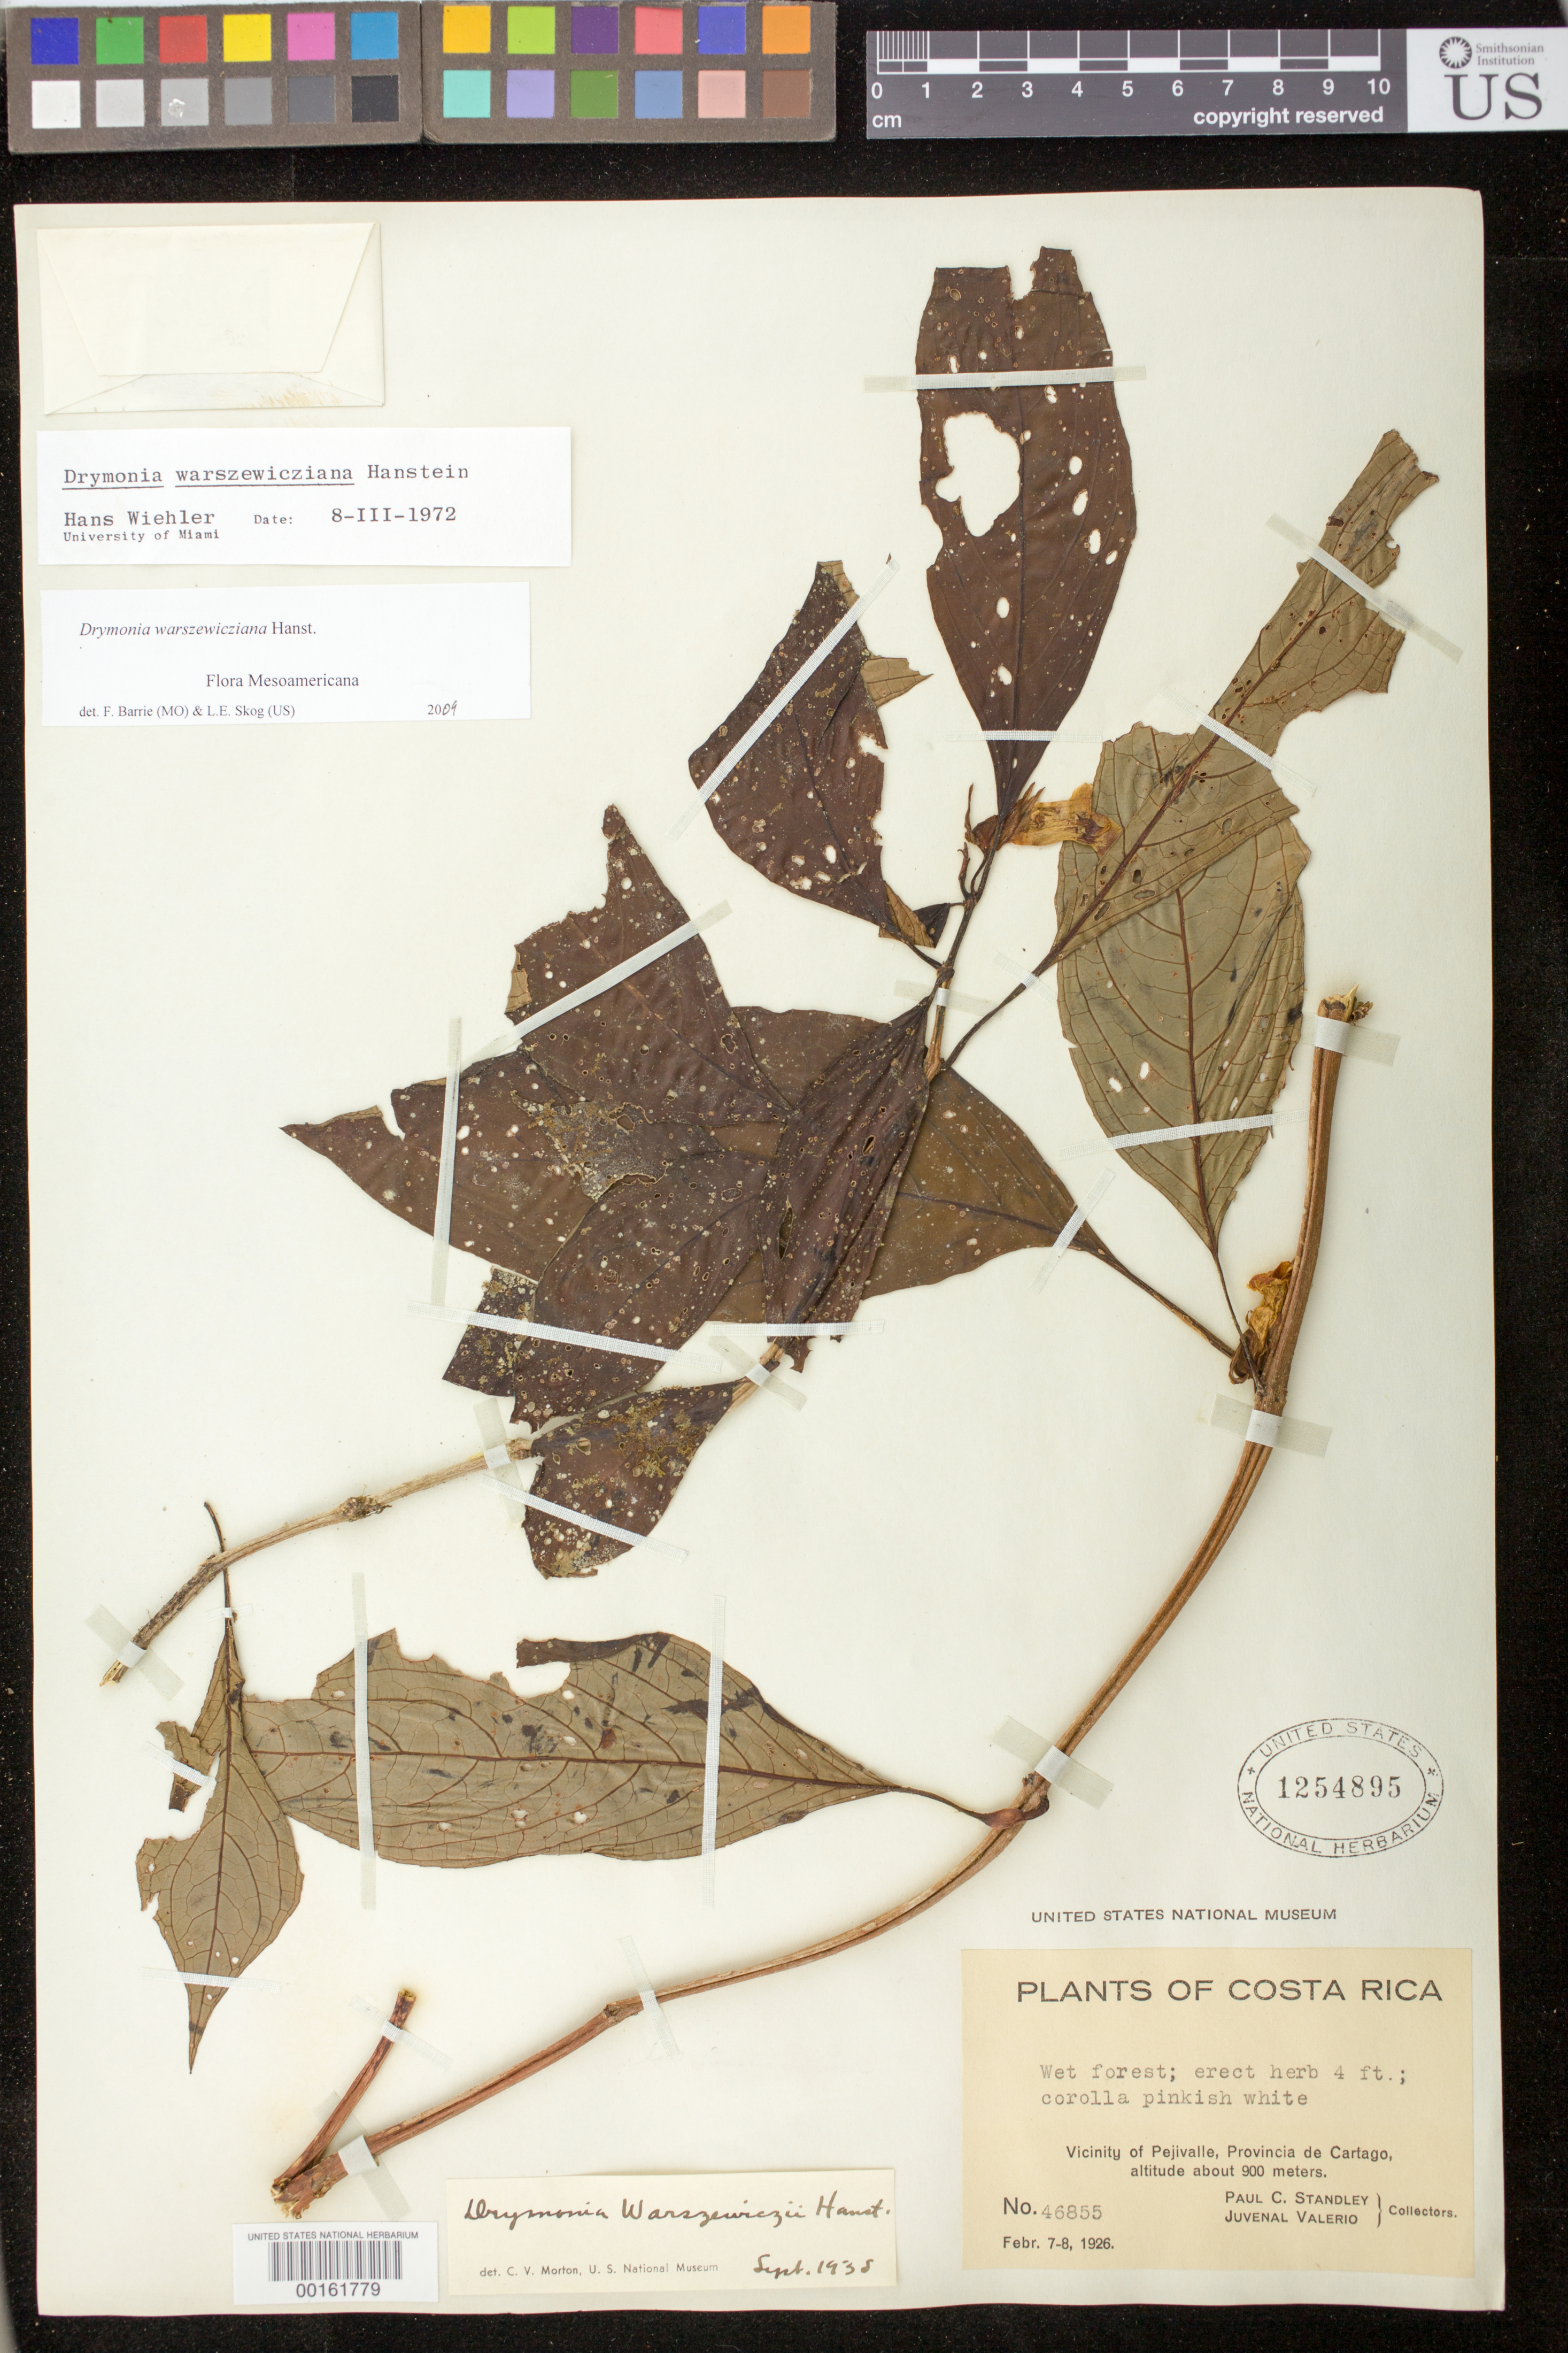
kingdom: Plantae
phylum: Tracheophyta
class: Magnoliopsida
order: Lamiales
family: Gesneriaceae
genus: Drymonia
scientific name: Drymonia warszewicziana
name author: Hanst.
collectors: P. C. Standley & J. Valerio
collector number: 46855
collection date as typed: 7-8 Feb 1926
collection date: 1926-02-07/1926-02-08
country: Costa Rica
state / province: Cartago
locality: Vicinity of Pejivalle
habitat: Wet forest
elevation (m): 900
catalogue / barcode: US 1254895